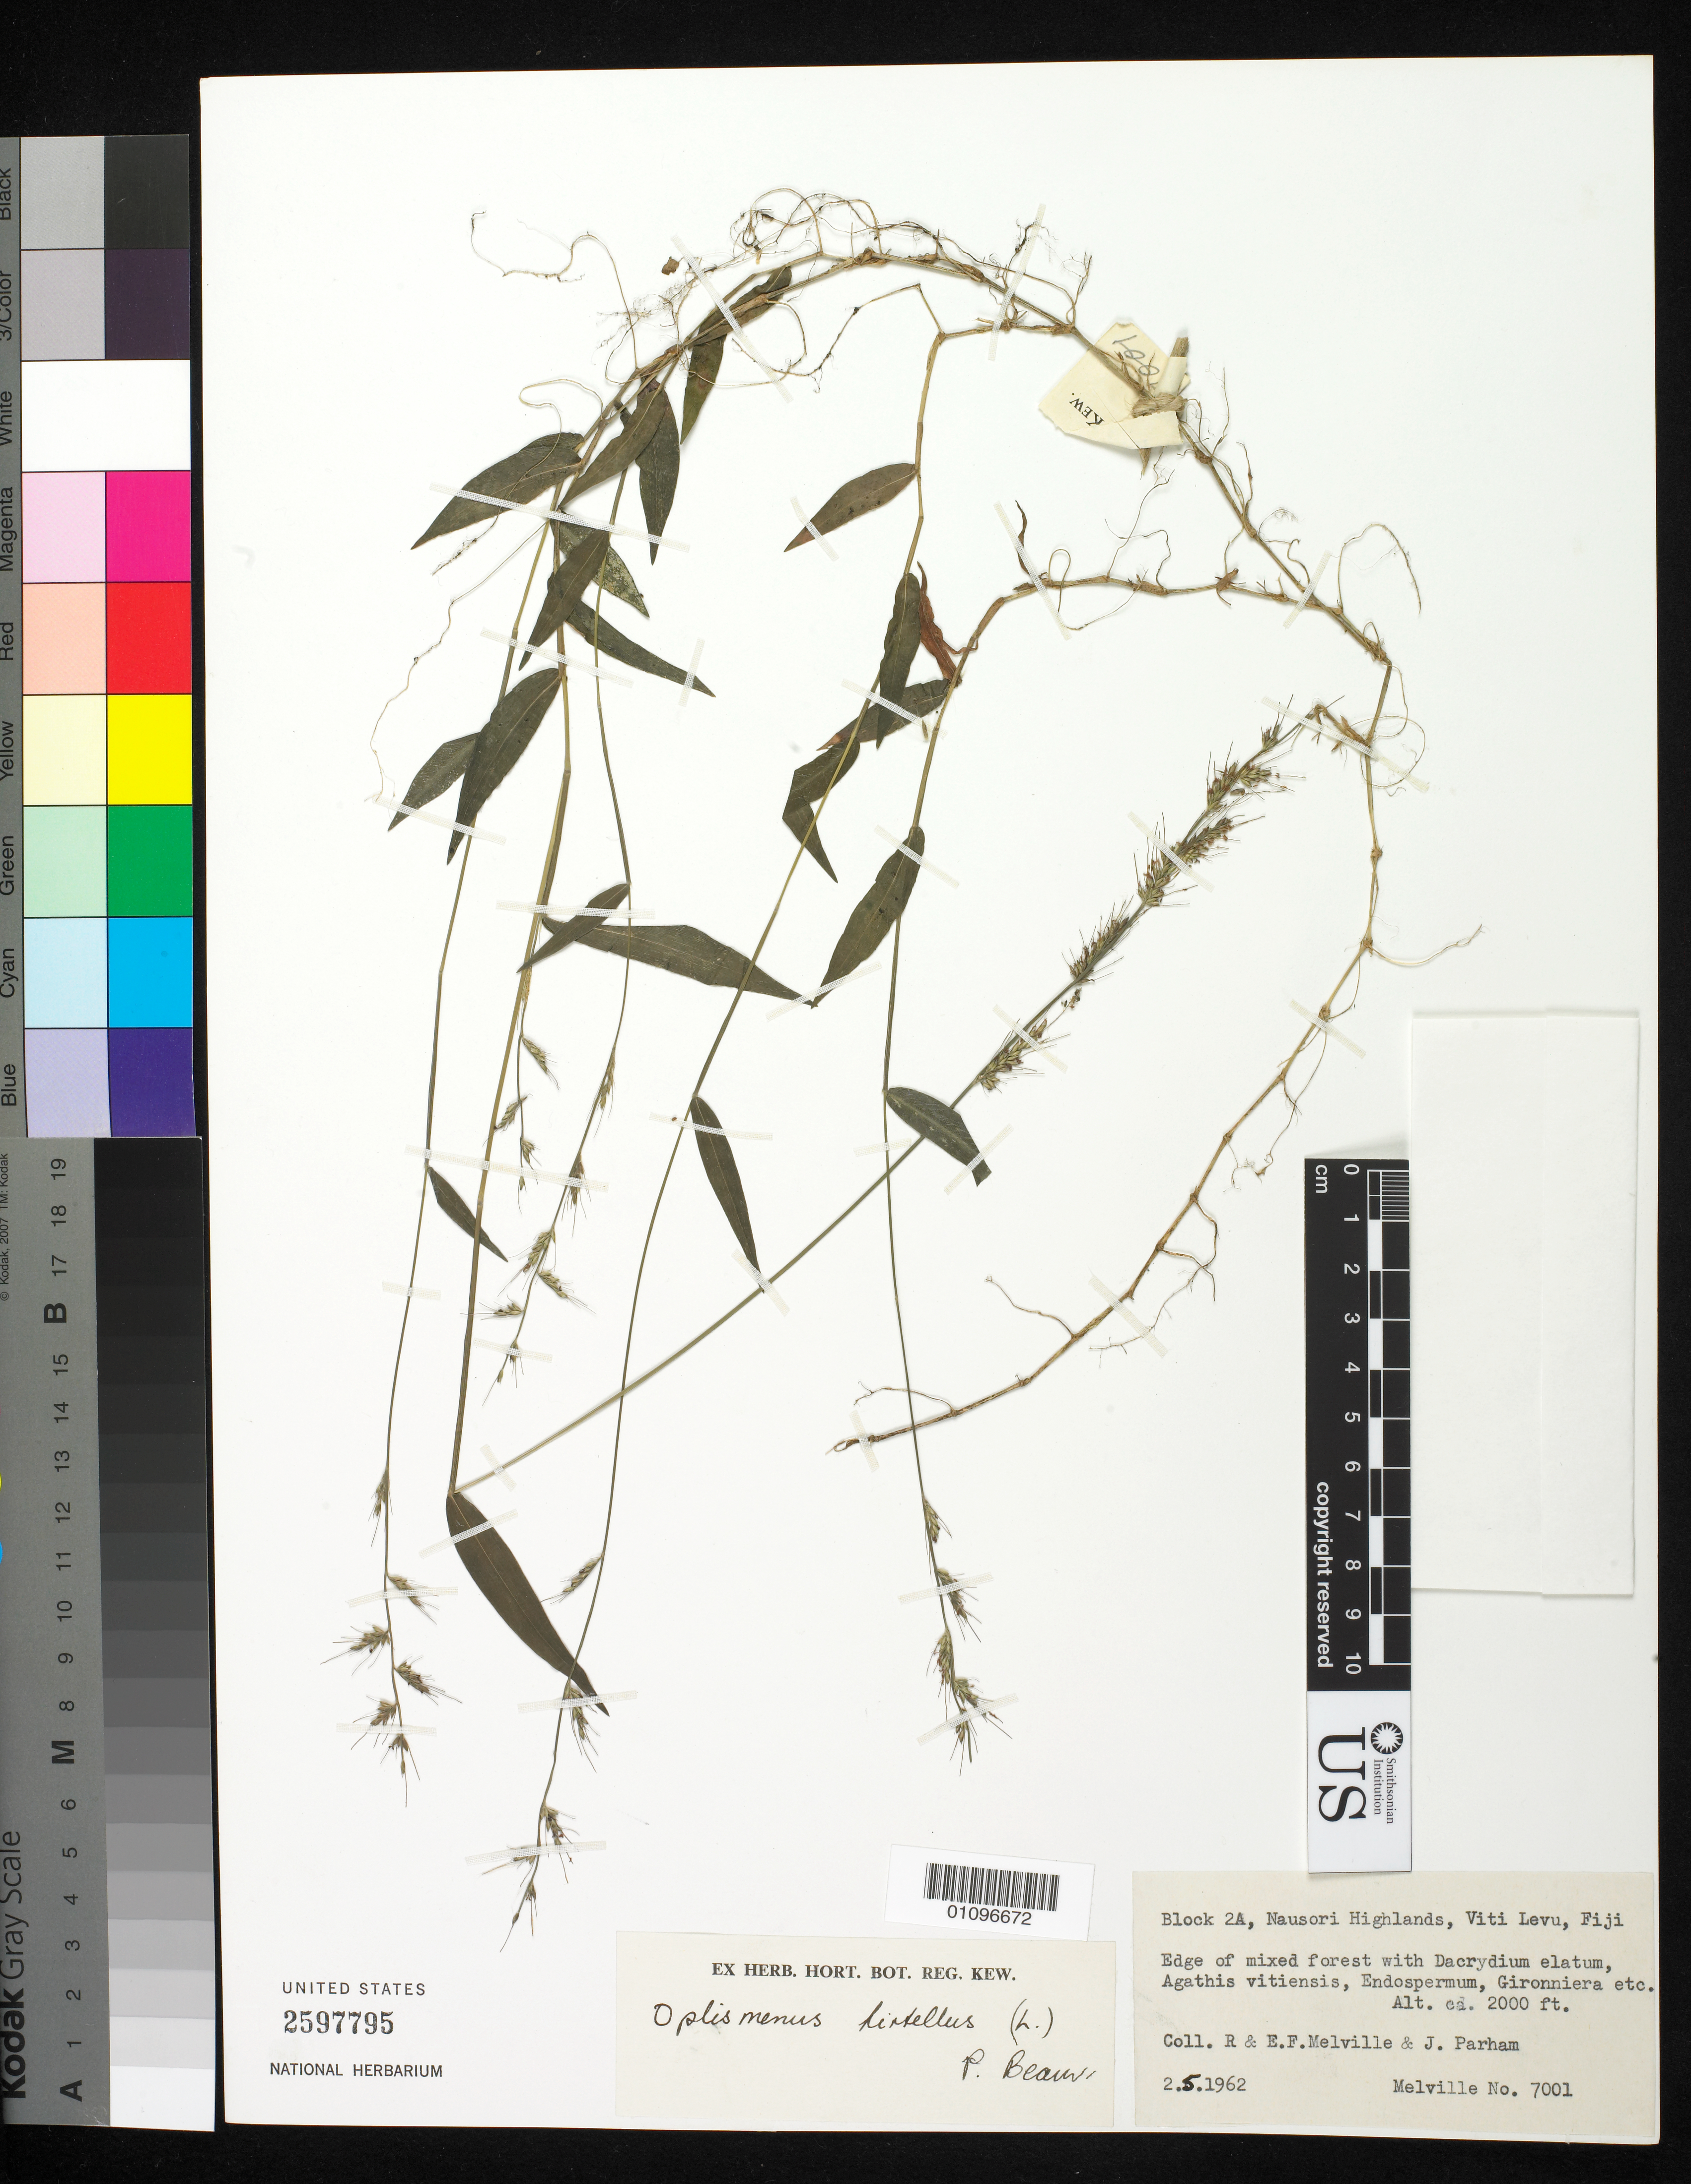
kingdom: Plantae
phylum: Tracheophyta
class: Liliopsida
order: Poales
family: Poaceae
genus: Oplismenus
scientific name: Oplismenus hirtellus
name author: (L.) P. Beauv.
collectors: F. Melville & J. Parham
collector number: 7001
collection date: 1962-05-02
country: Fiji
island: Viti Levu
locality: Nausori highlands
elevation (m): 610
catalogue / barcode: US 2597795